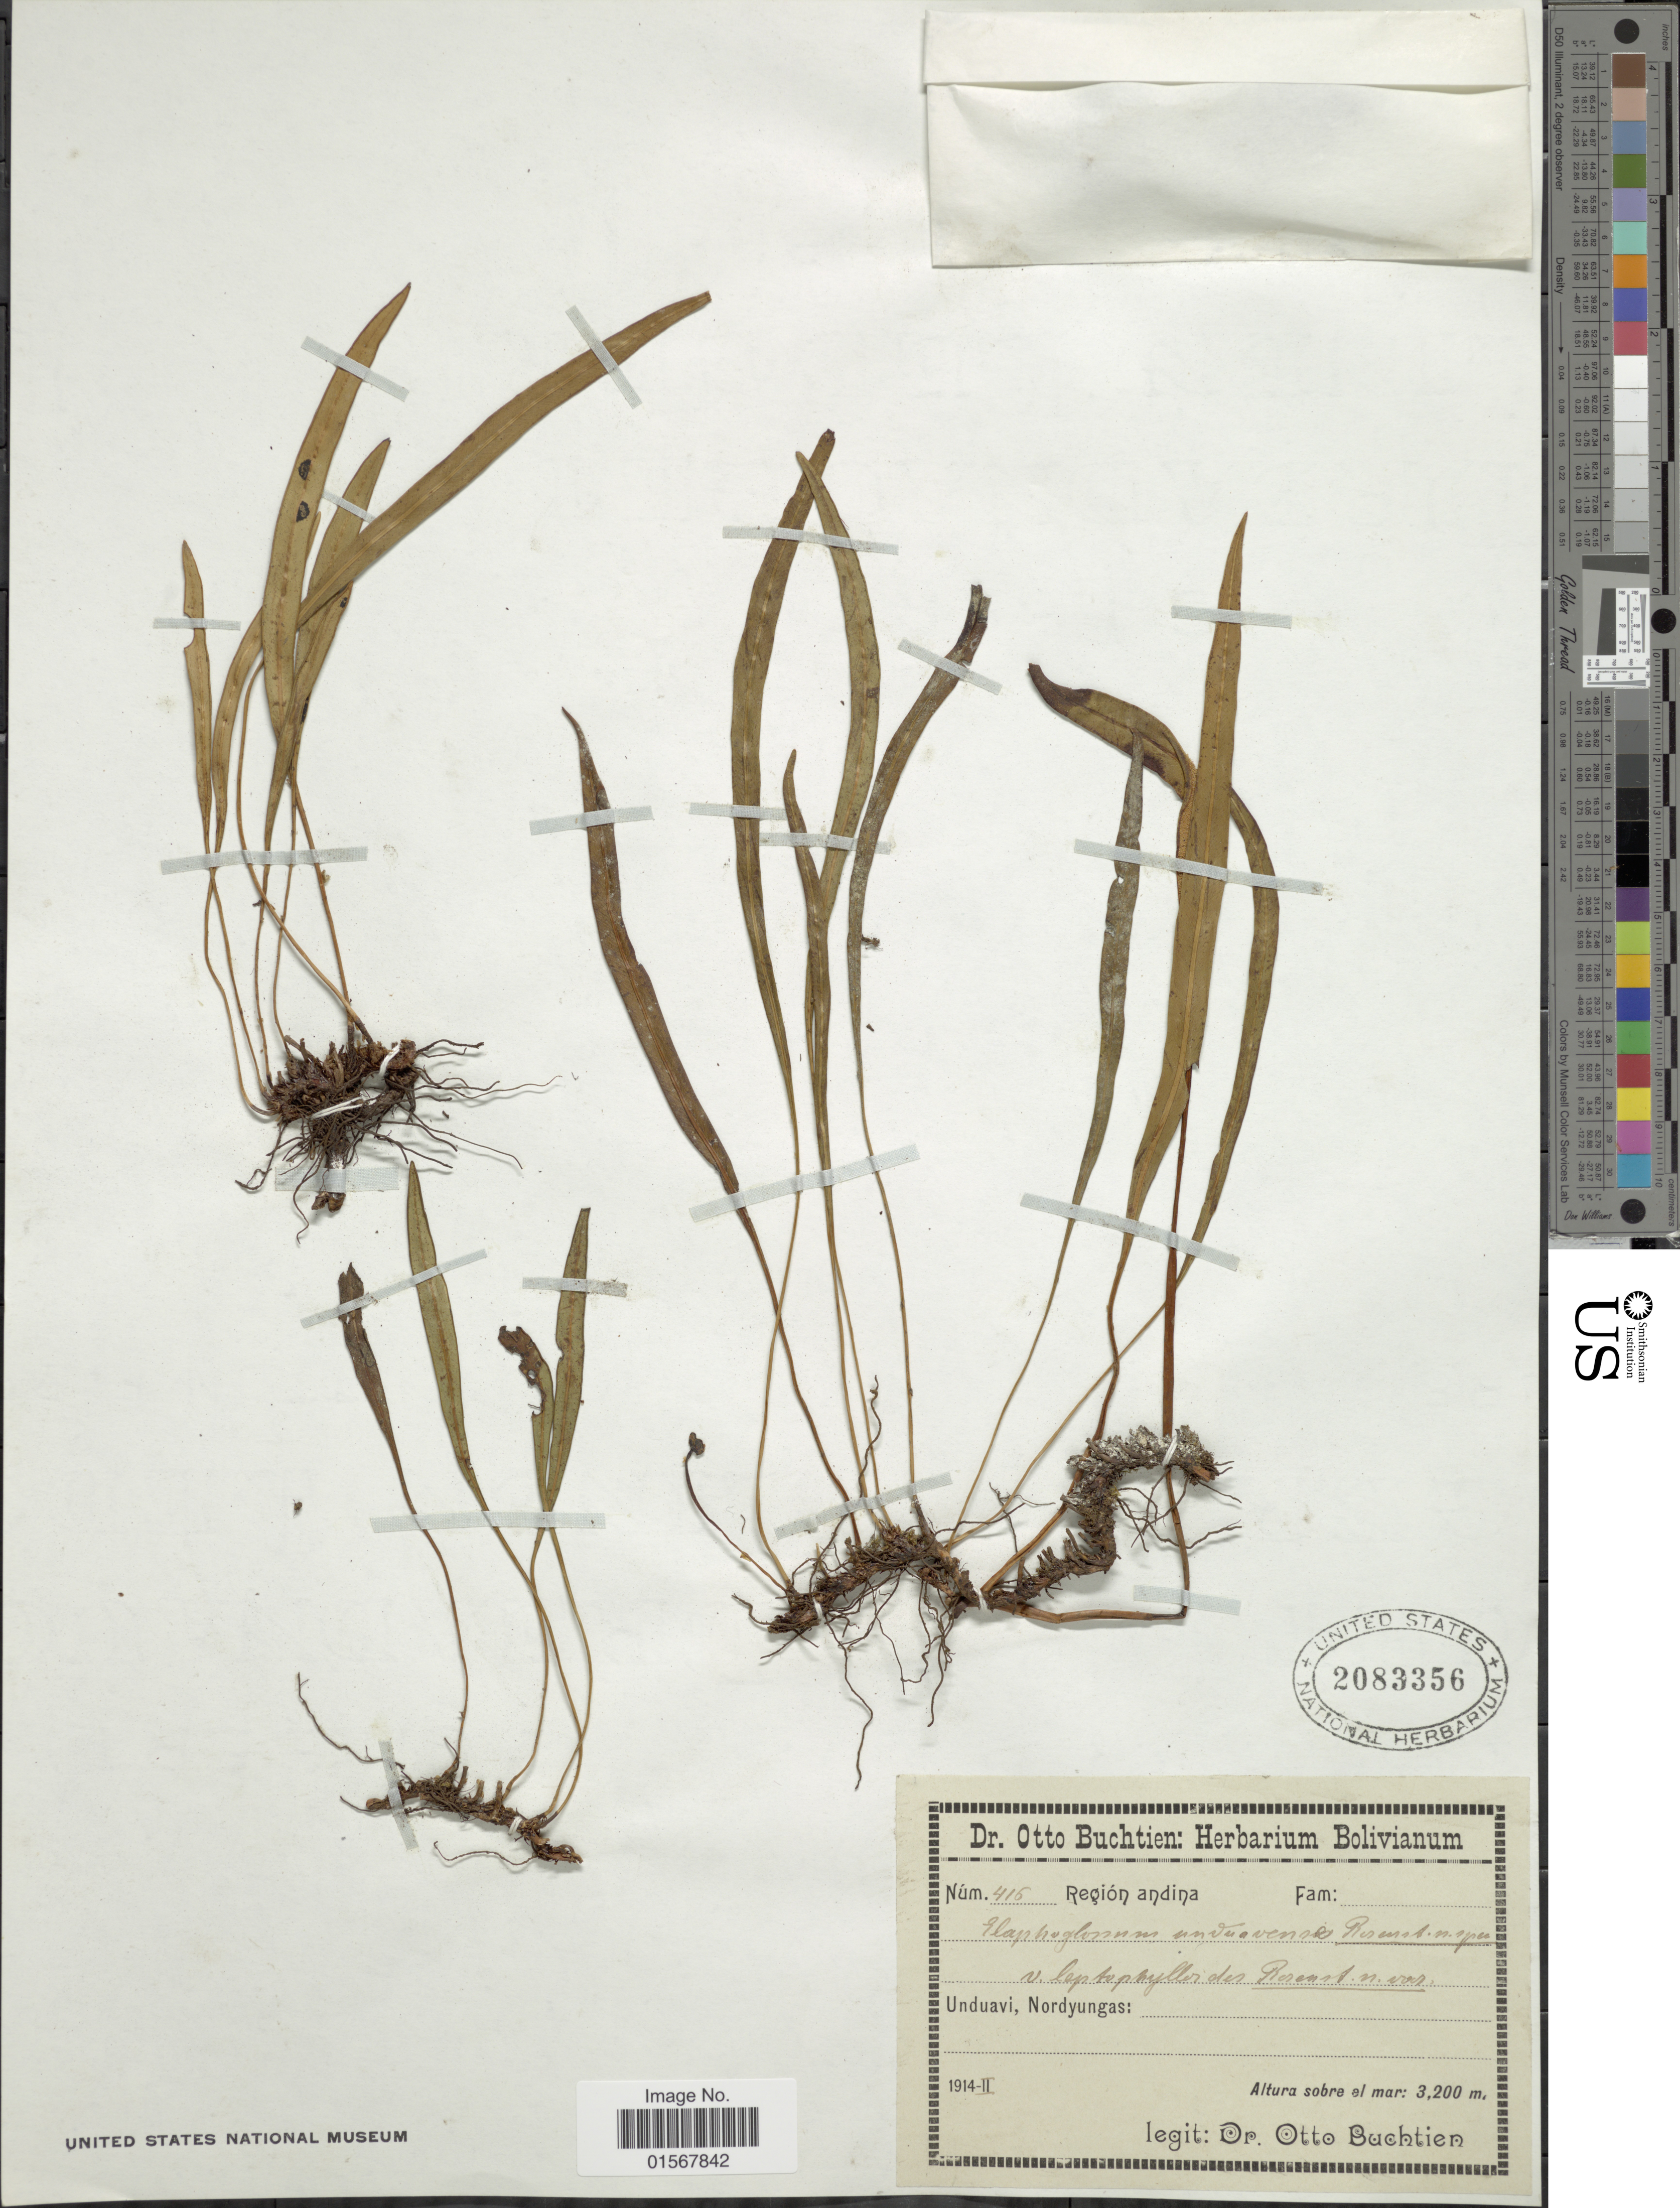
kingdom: Plantae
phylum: Tracheophyta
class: Polypodiopsida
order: Polypodiales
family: Dryopteridaceae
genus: Elaphoglossum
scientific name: Elaphoglossum unduavense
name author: Rosenst.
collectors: O. Buchtien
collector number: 416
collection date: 1914-02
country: Bolivia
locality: Unduavi, Nordyungas, Region Andina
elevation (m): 3200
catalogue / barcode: US 2083356